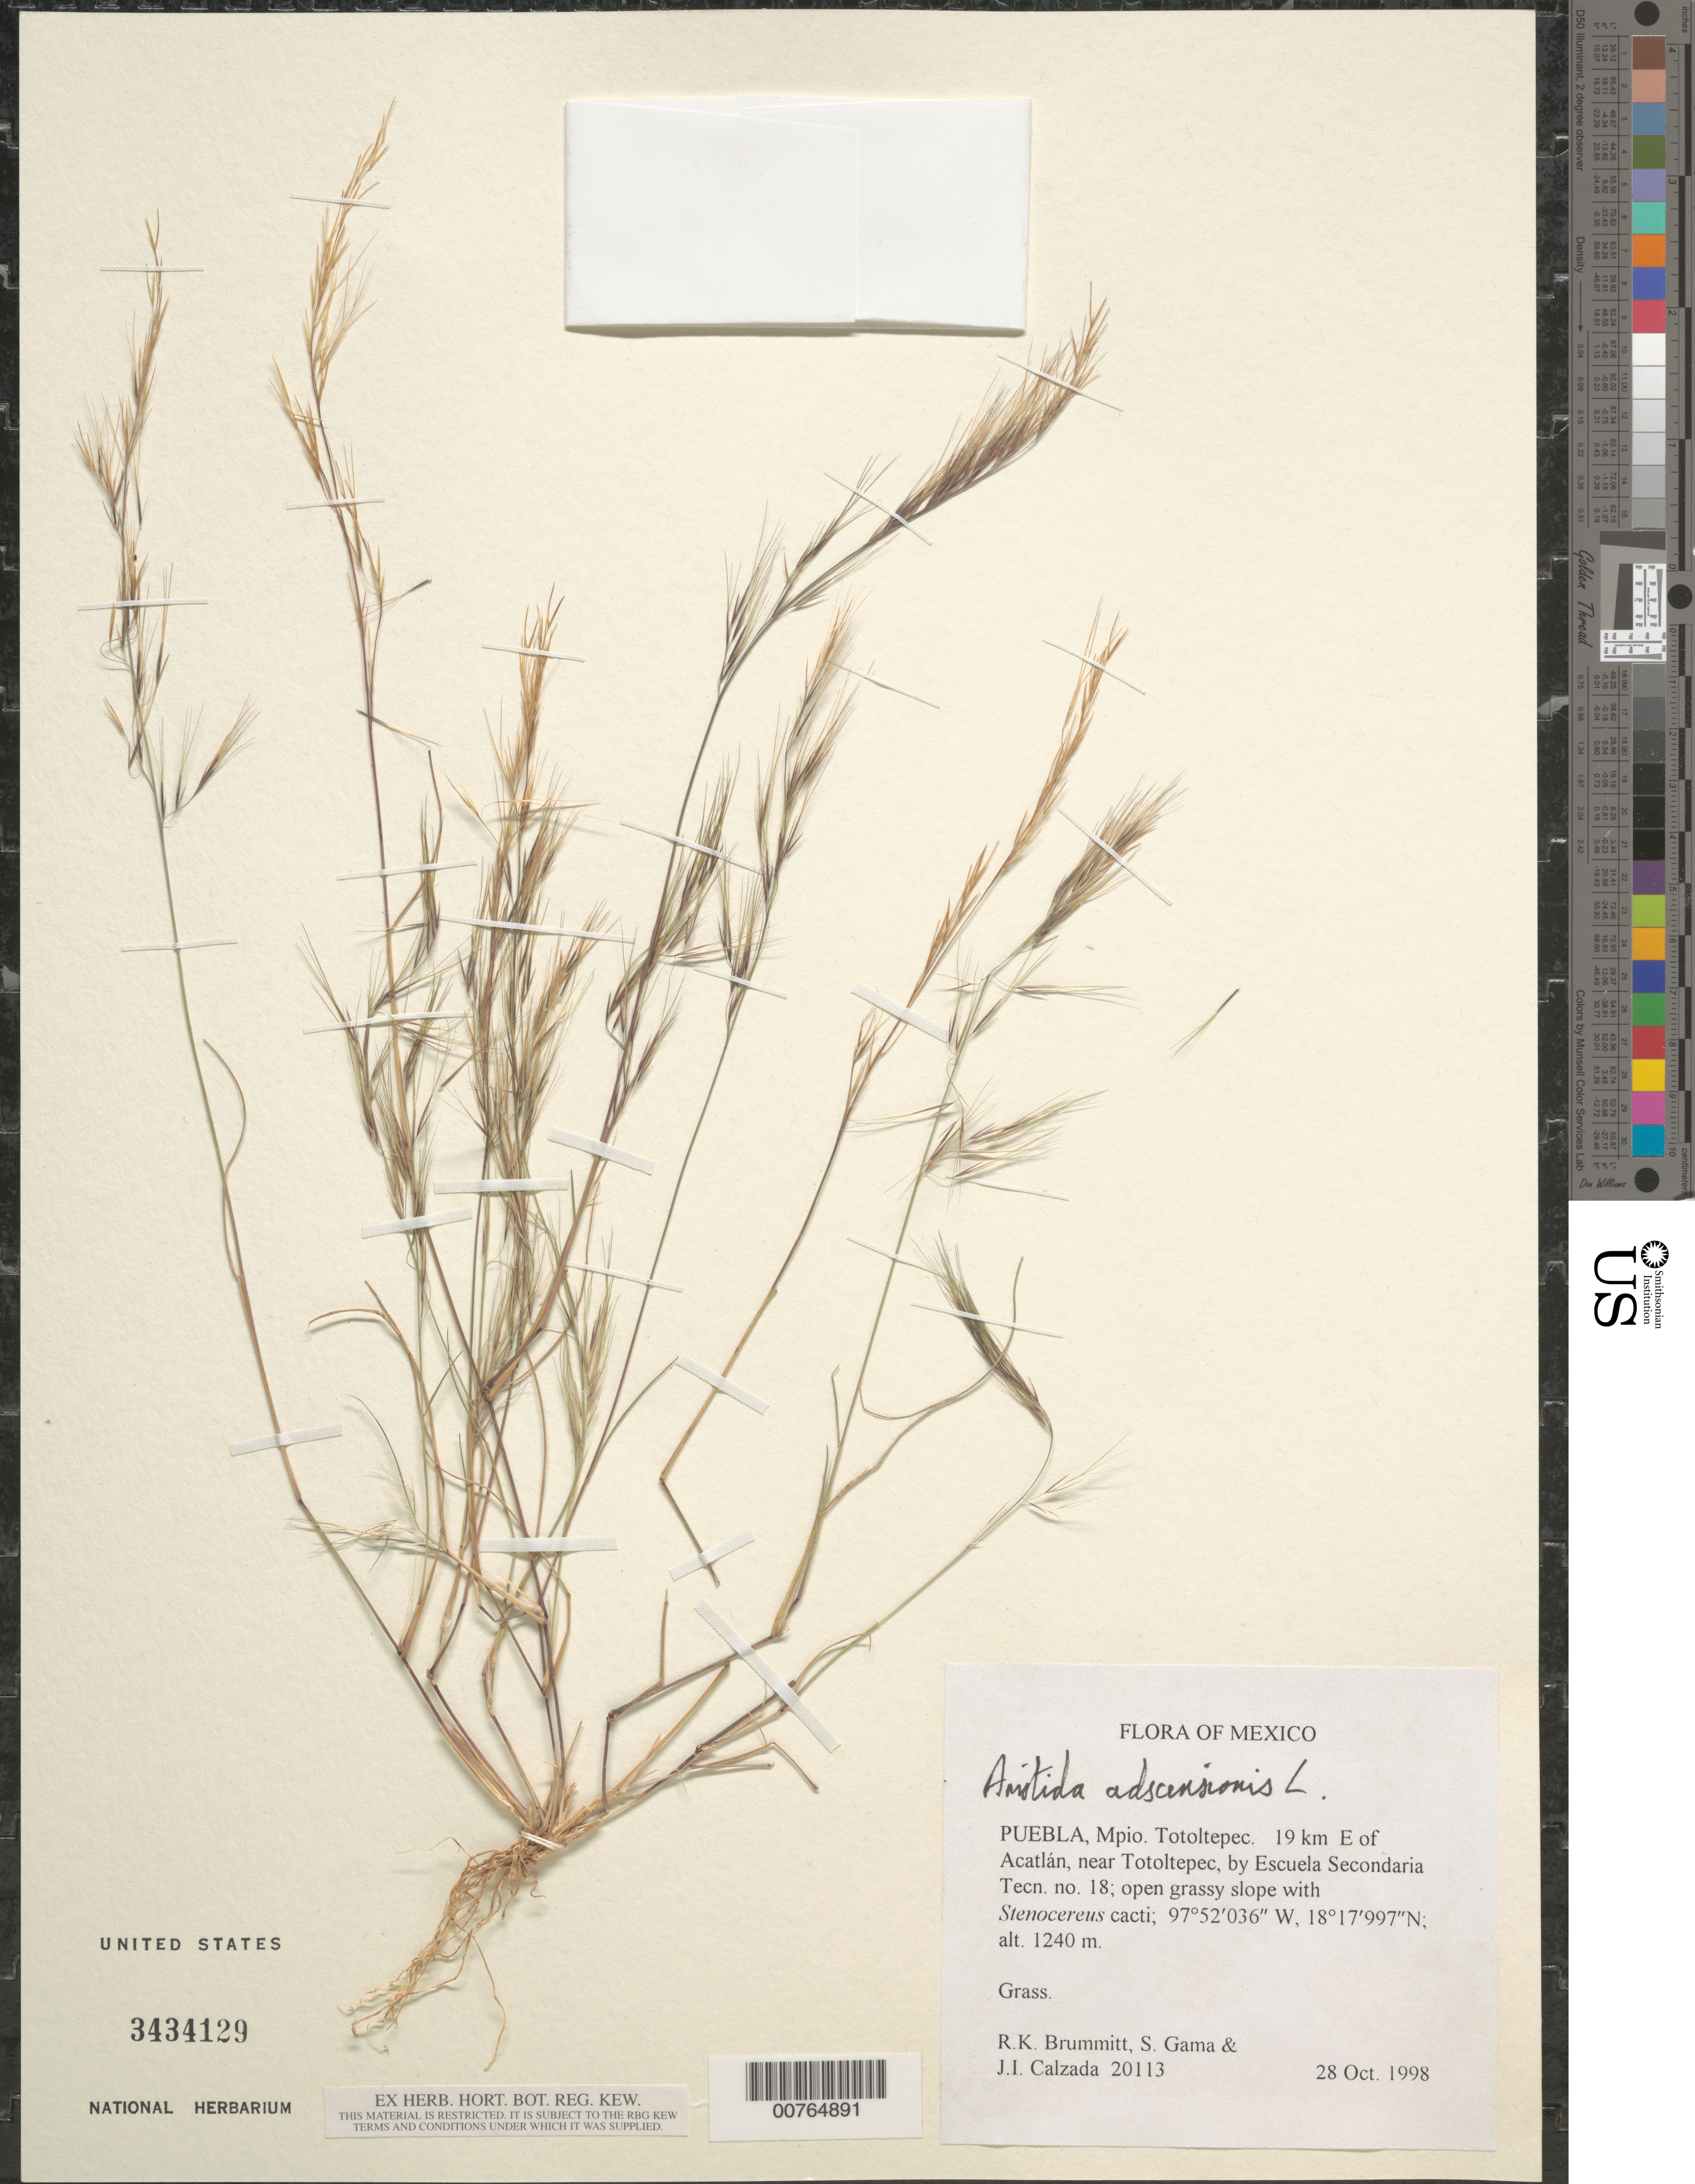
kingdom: Plantae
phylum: Tracheophyta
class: Liliopsida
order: Poales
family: Poaceae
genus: Aristida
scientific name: Aristida adscensionis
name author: L.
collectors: R. K. Brummitt, S. Gama & J. I. Calzada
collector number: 20113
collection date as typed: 28 Oct 1998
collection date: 1998-10-28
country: Mexico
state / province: Puebla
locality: E of Acatlan, near Totoltepec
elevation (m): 1240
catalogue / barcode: US 3434129